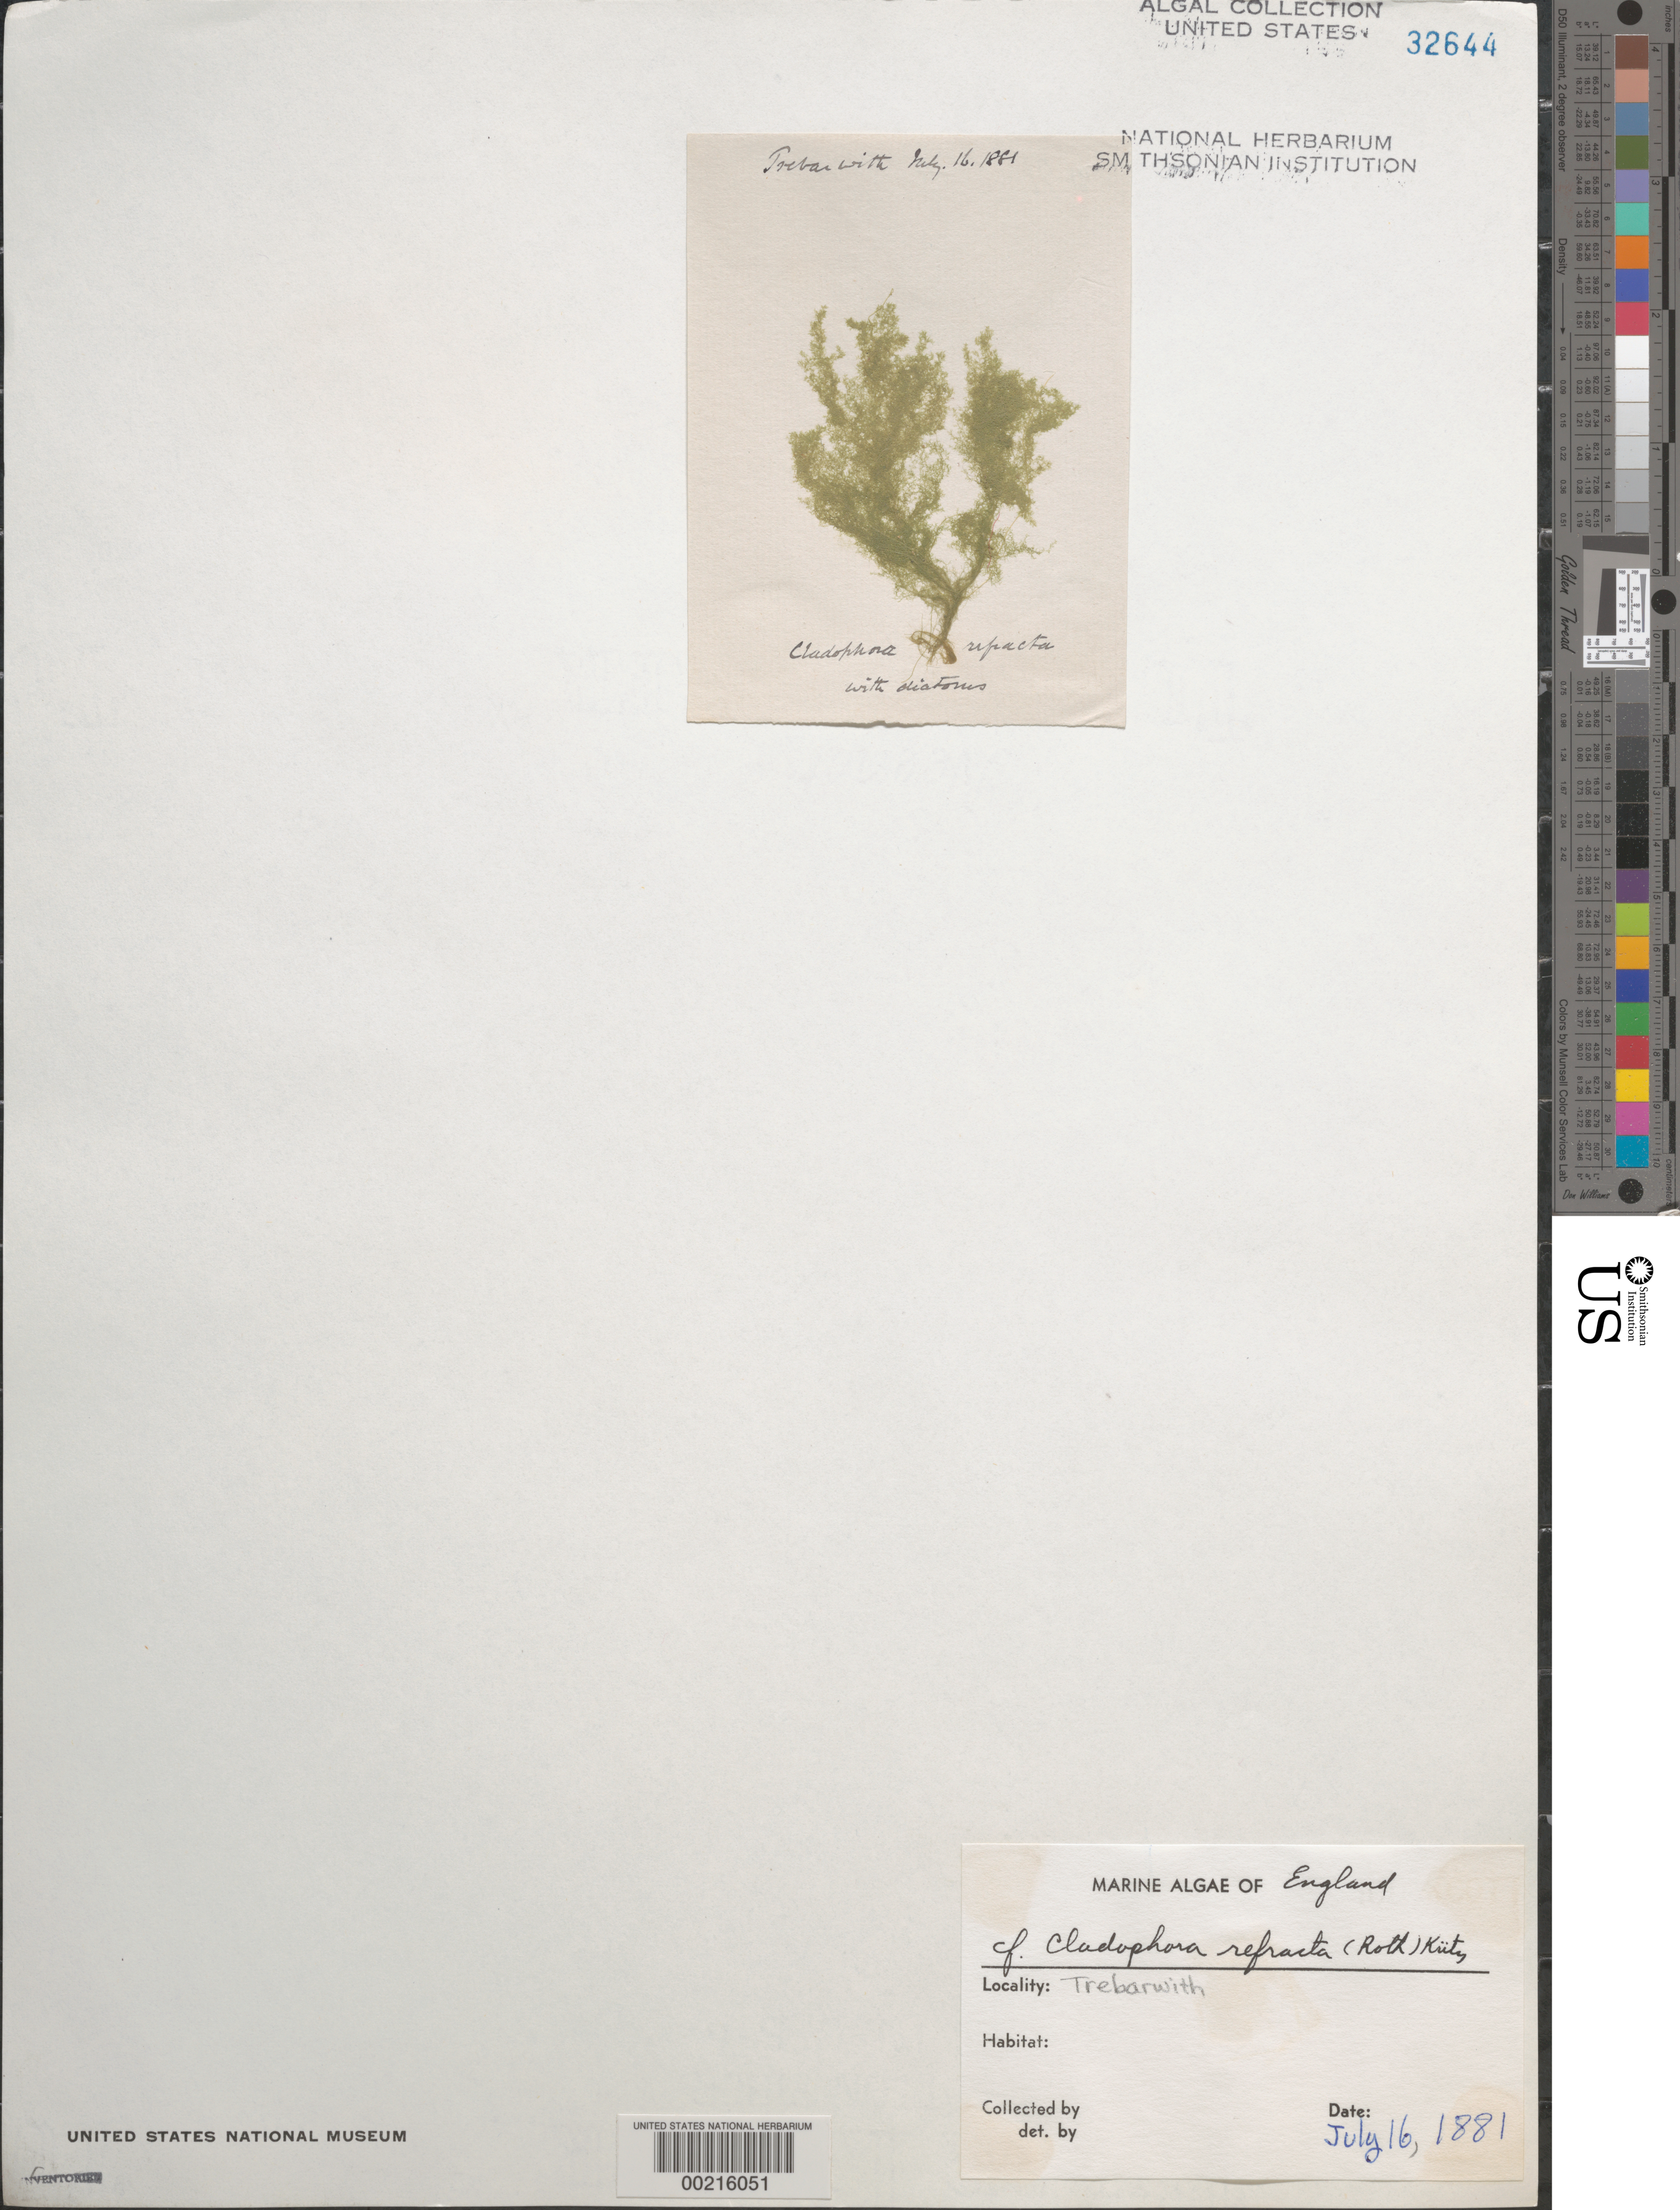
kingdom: Plantae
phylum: Chlorophyta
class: Ulvophyceae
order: Cladophorales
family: Cladophoraceae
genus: Cladophora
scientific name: Cladophora refracta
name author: (Roth) Kütz.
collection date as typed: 16 Jul 1881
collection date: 1881-07-16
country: United Kingdom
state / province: England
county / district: Cornwall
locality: Trebarwith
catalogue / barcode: US 32644